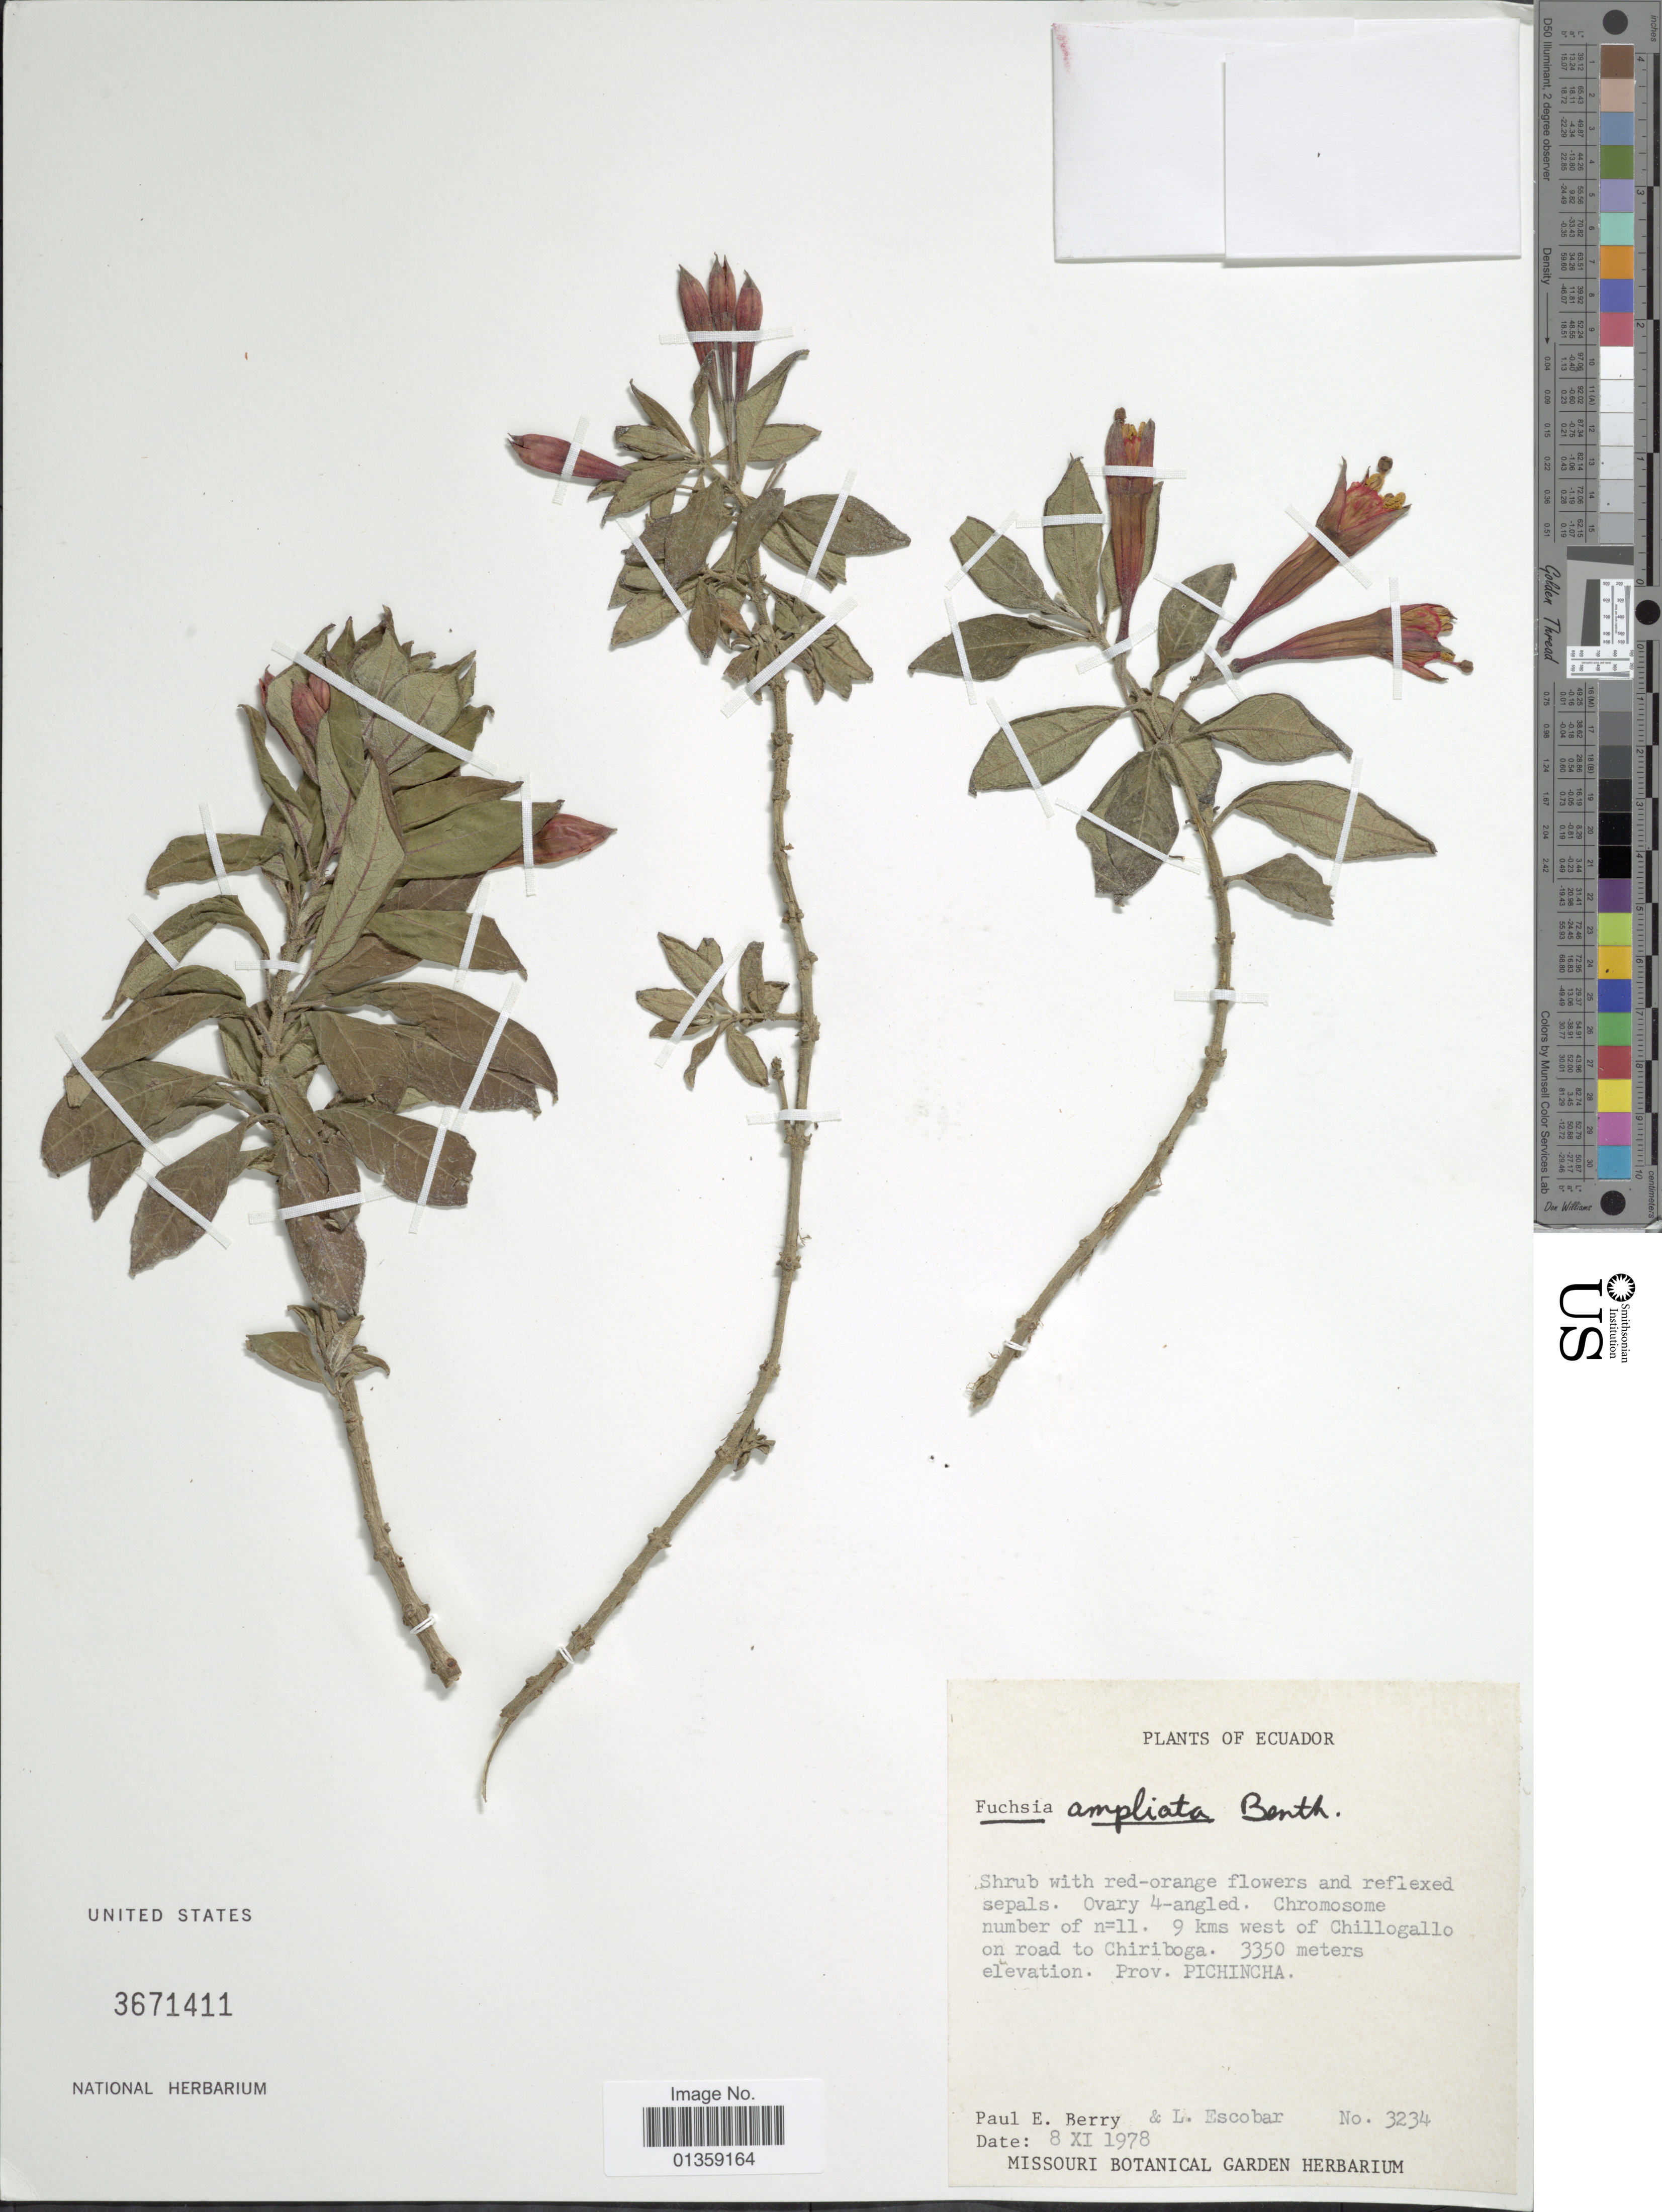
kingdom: Plantae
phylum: Tracheophyta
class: Magnoliopsida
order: Myrtales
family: Onagraceae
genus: Fuchsia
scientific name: Fuchsia ampliata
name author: Benth.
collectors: P. E. Berry & L. Escobar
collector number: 3234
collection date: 1978-11-08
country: Ecuador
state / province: Pichincha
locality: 9 kms west of Chillogallo on road to Chiriboga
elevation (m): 3350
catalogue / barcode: US 3671411